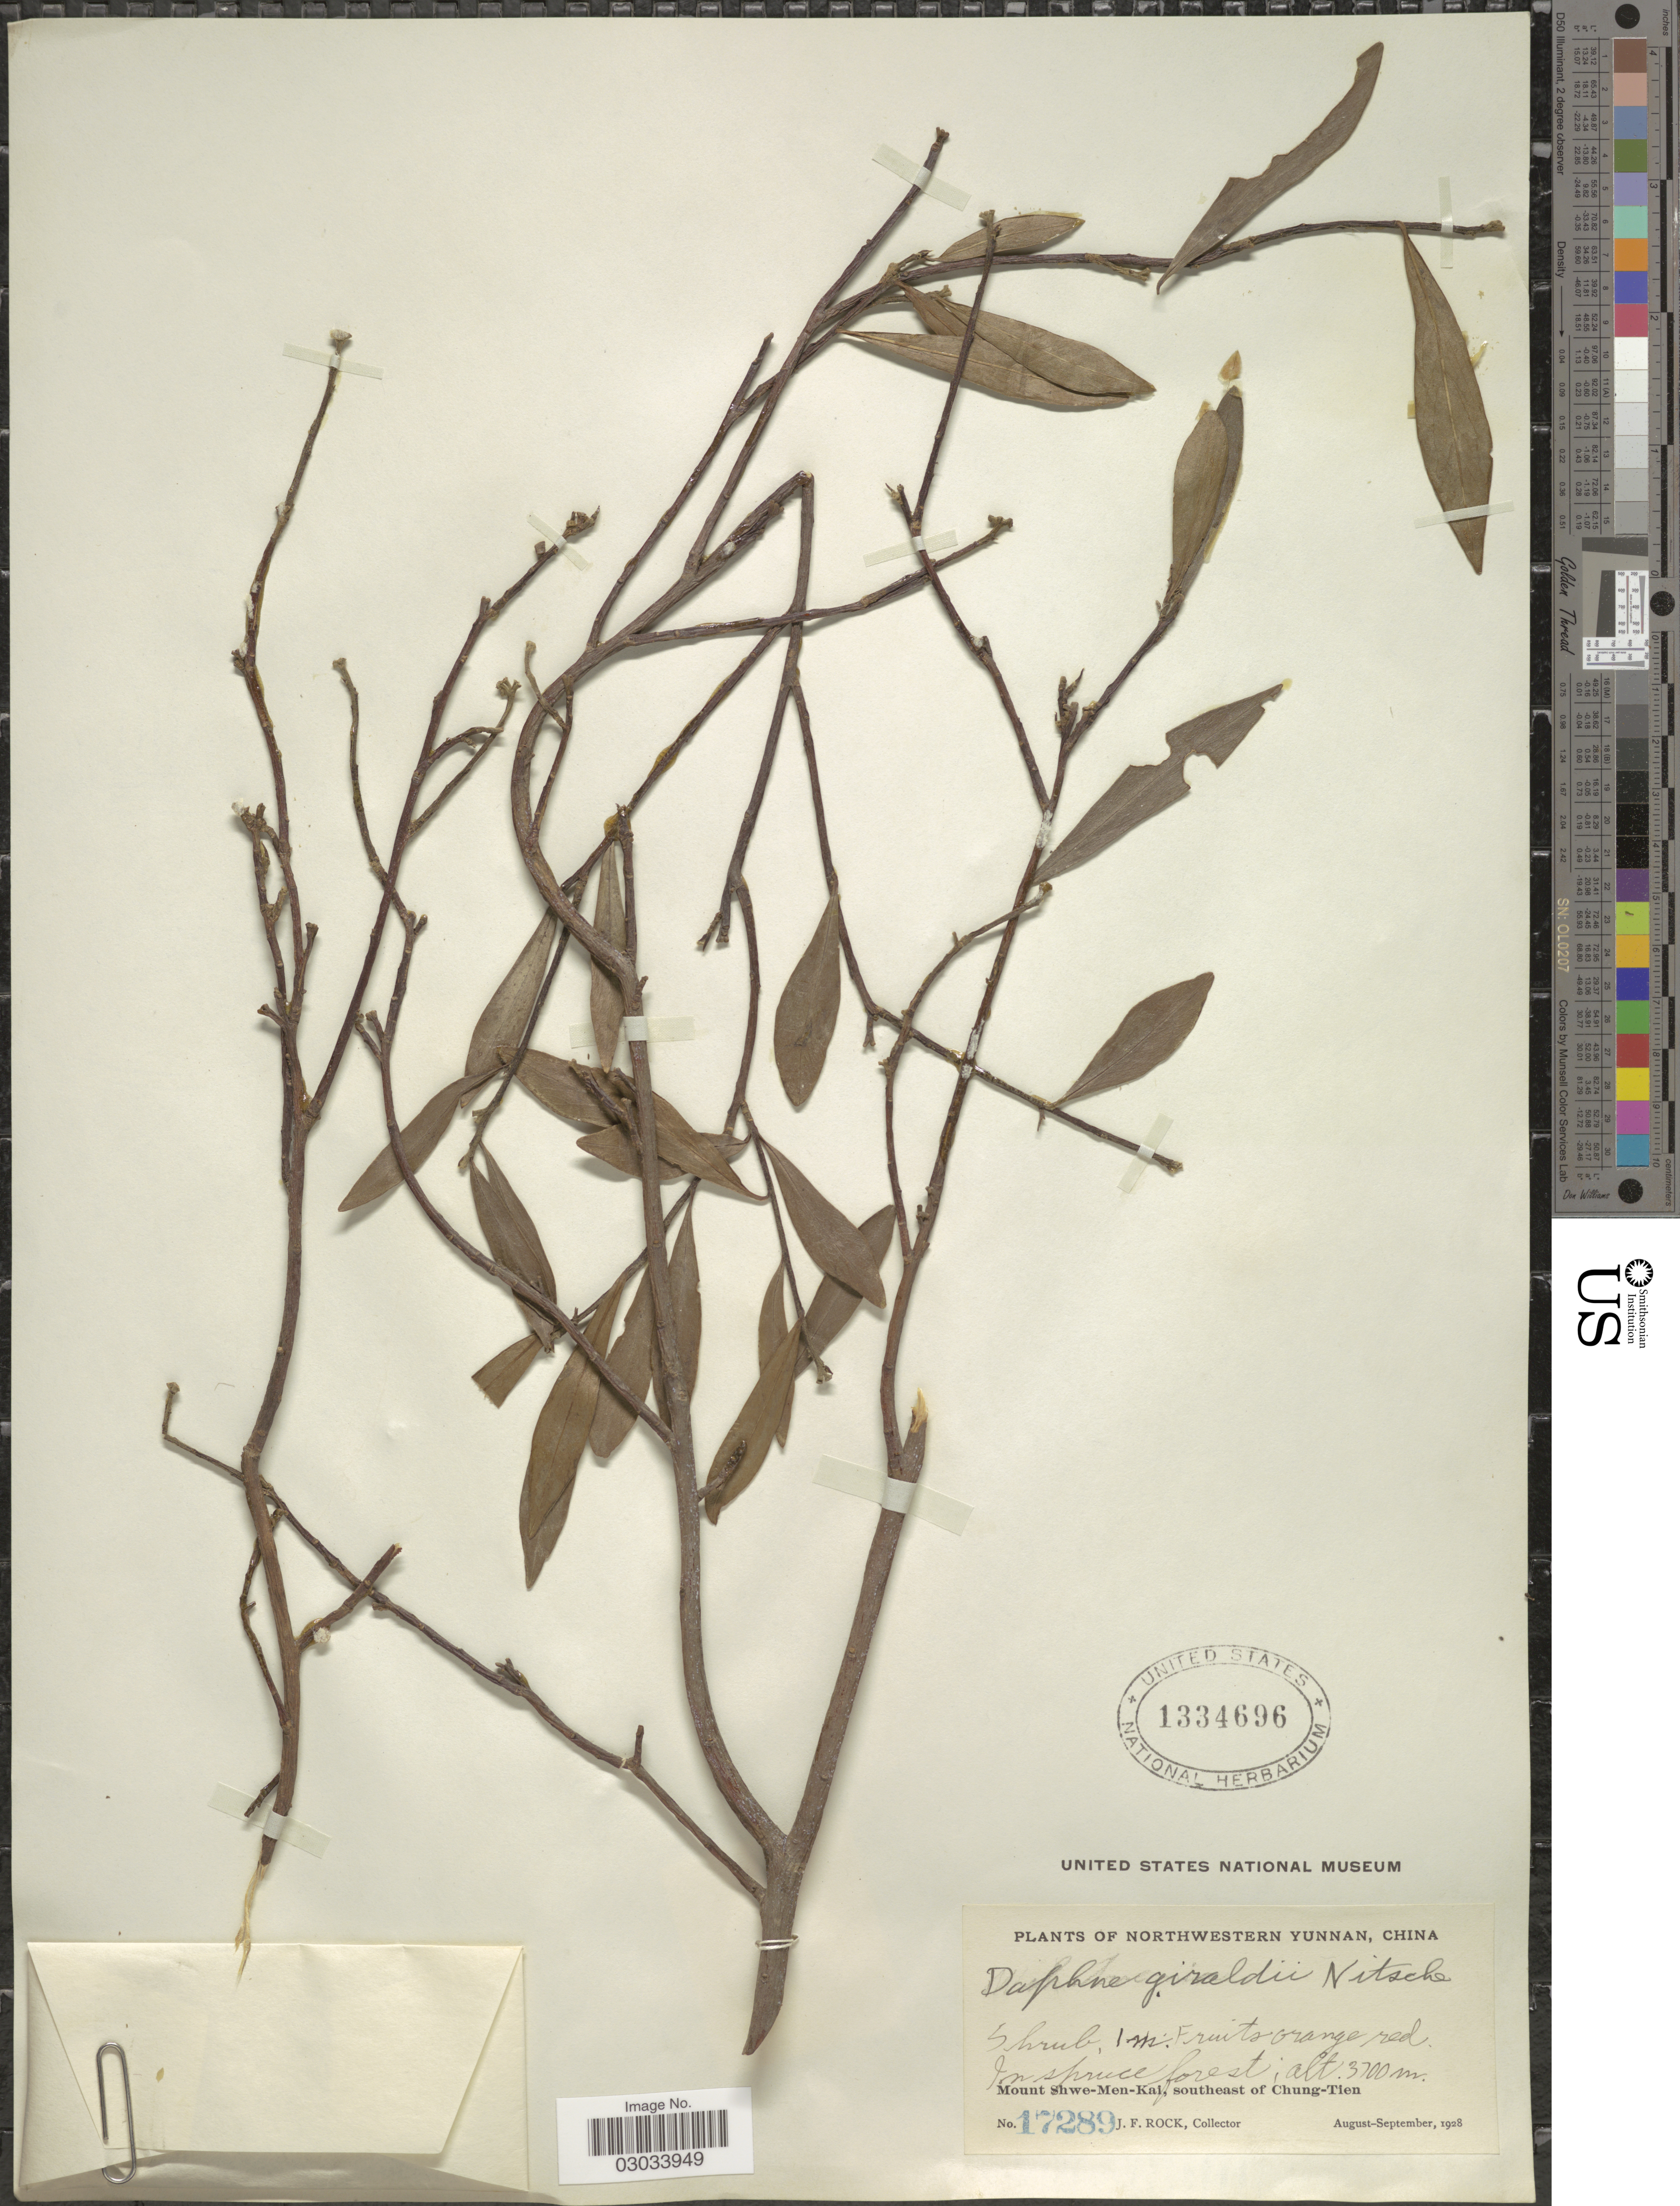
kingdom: Plantae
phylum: Tracheophyta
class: Magnoliopsida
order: Malvales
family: Thymelaeaceae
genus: Daphne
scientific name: Daphne giraldii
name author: Nitsche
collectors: J. Rock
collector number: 17289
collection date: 1928-08/1928-09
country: China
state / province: Yunnan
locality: Northwestern Yunnan. Mount Shwe-Men-Kai, southeast of Chung-Tien.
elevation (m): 3700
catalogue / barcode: US 1334696